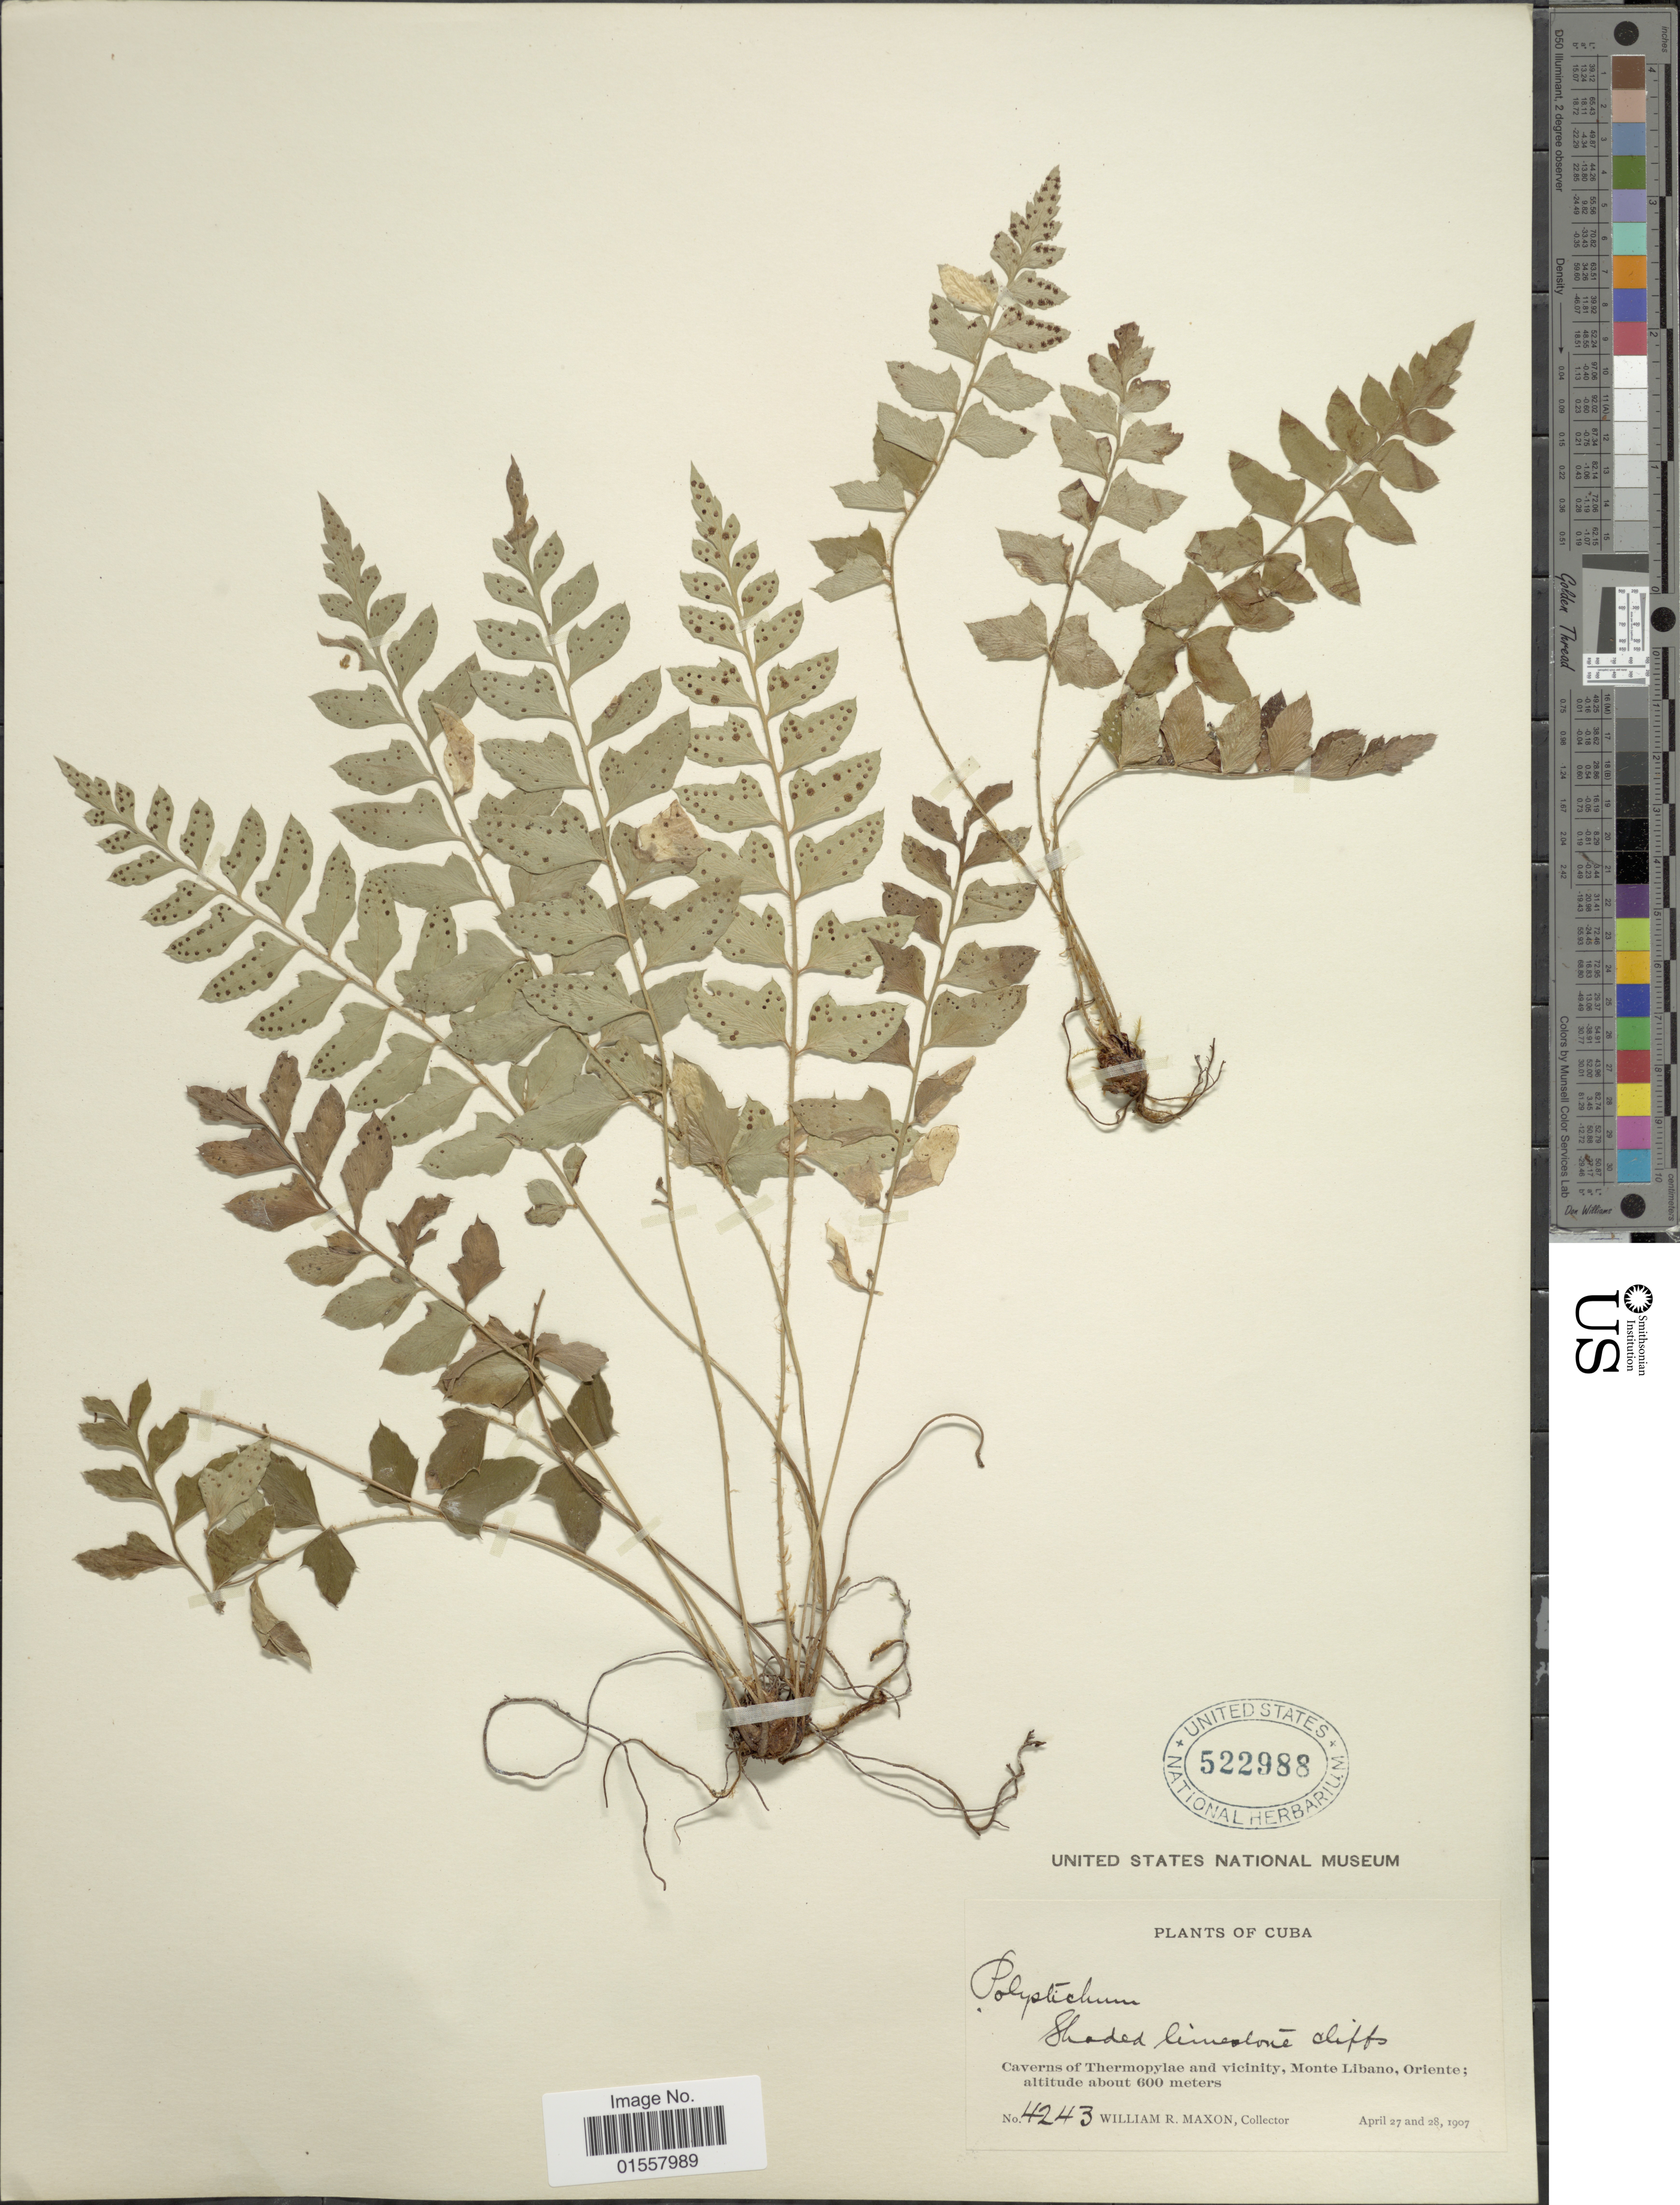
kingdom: Plantae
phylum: Tracheophyta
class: Polypodiopsida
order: Polypodiales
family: Dryopteridaceae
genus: Polystichum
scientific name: Polystichum echinatum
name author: (J.F. Gmel.) C. Chr.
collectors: W. R. Maxon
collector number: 4243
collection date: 1907-04-27/1907-04-28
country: Cuba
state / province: Oriente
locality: Caverns of Thermopylae and vicinity, Monte Libanon, Oriente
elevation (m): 600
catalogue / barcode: US 522988